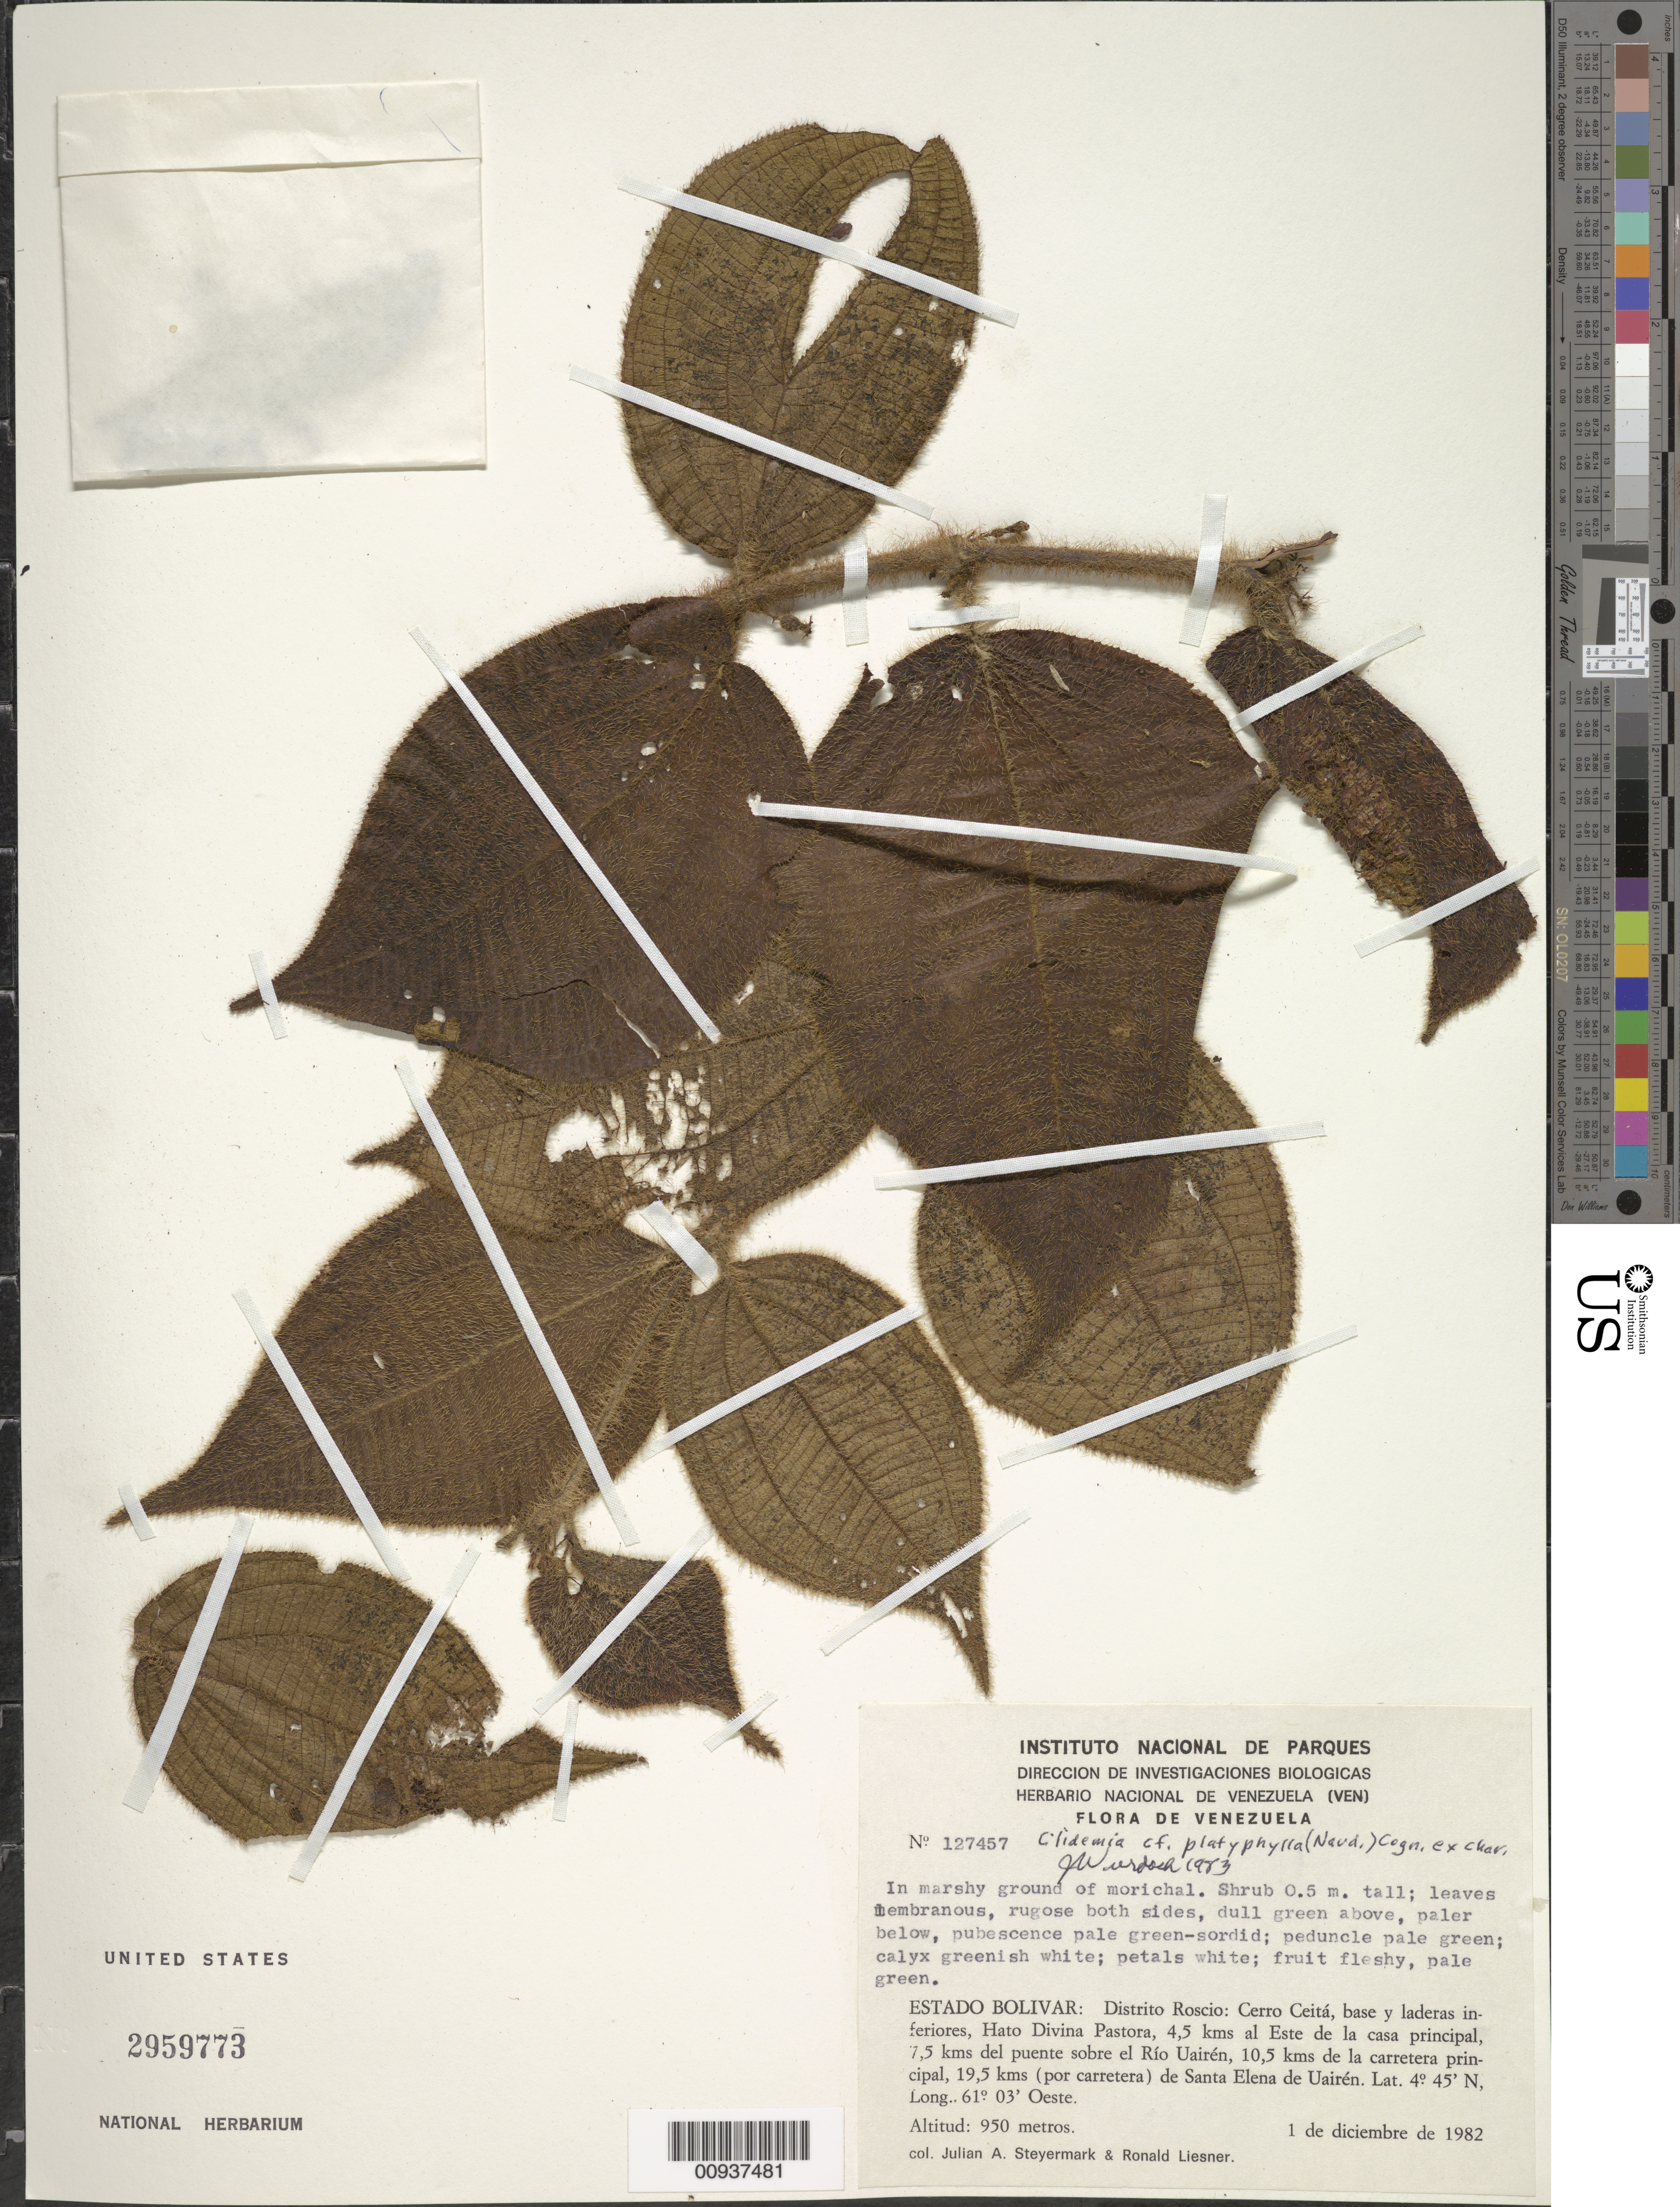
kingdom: Plantae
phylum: Tracheophyta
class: Magnoliopsida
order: Myrtales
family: Melastomataceae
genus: Clidemia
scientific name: Clidemia platyphylla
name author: (Naudin) Cogn. ex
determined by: Wurdack, John J., (US), US (UNITED STATES)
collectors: J. Steyermark & R. L. Liesner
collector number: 127457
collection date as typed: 1-Dec-82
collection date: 1982-12-01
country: Venezuela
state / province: Bolívar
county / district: Roscio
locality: Cerro Ceita, Hato Divina Pastora, 4.5 km E of main house, 7.5 km from Río Uairén, 7.5km al NO de Santa Elena de Uairén, 19.5 km from Santa Elena de Uairén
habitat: Marshy ground of morichal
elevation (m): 950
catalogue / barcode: US 2959773